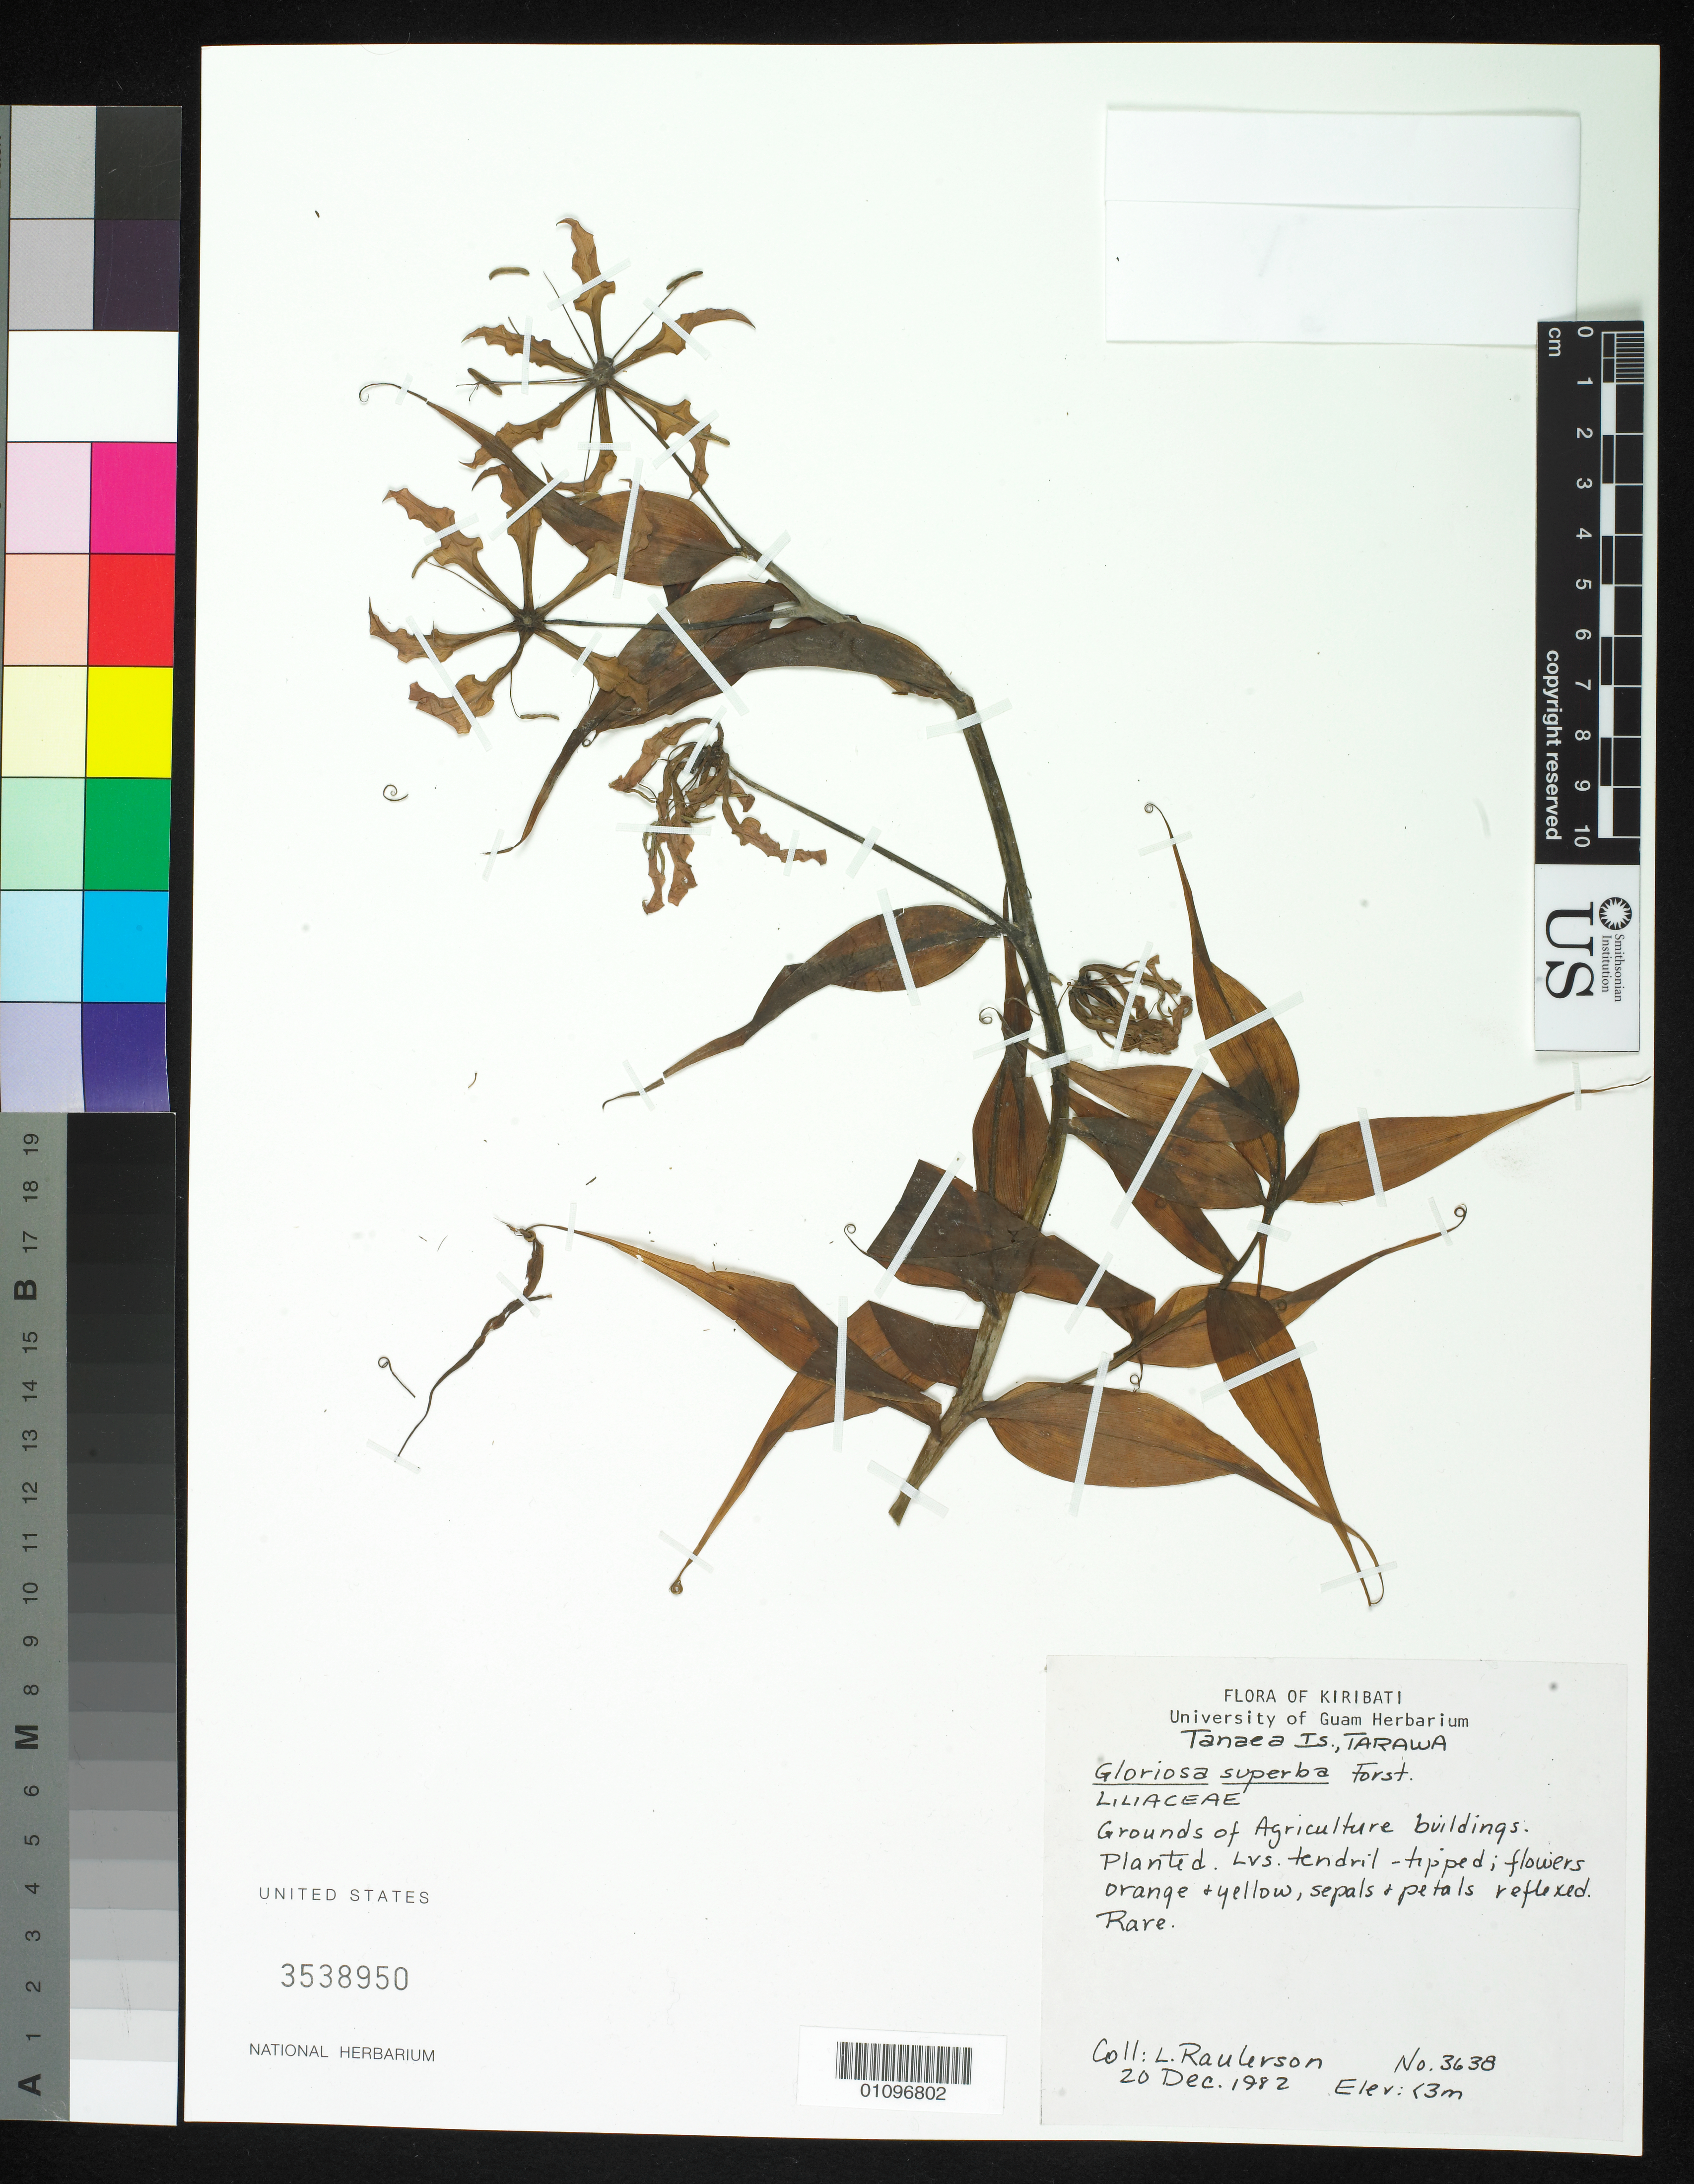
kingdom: Plantae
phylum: Tracheophyta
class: Liliopsida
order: Liliales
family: Colchicaceae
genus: Gloriosa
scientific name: Gloriosa superba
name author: L.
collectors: L. Raulerson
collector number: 3638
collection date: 1982-12-20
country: Kiribati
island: Tarawa Atoll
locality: Grounds of agriculture buildings, Tanaea Islet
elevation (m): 3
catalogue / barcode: US 3538950